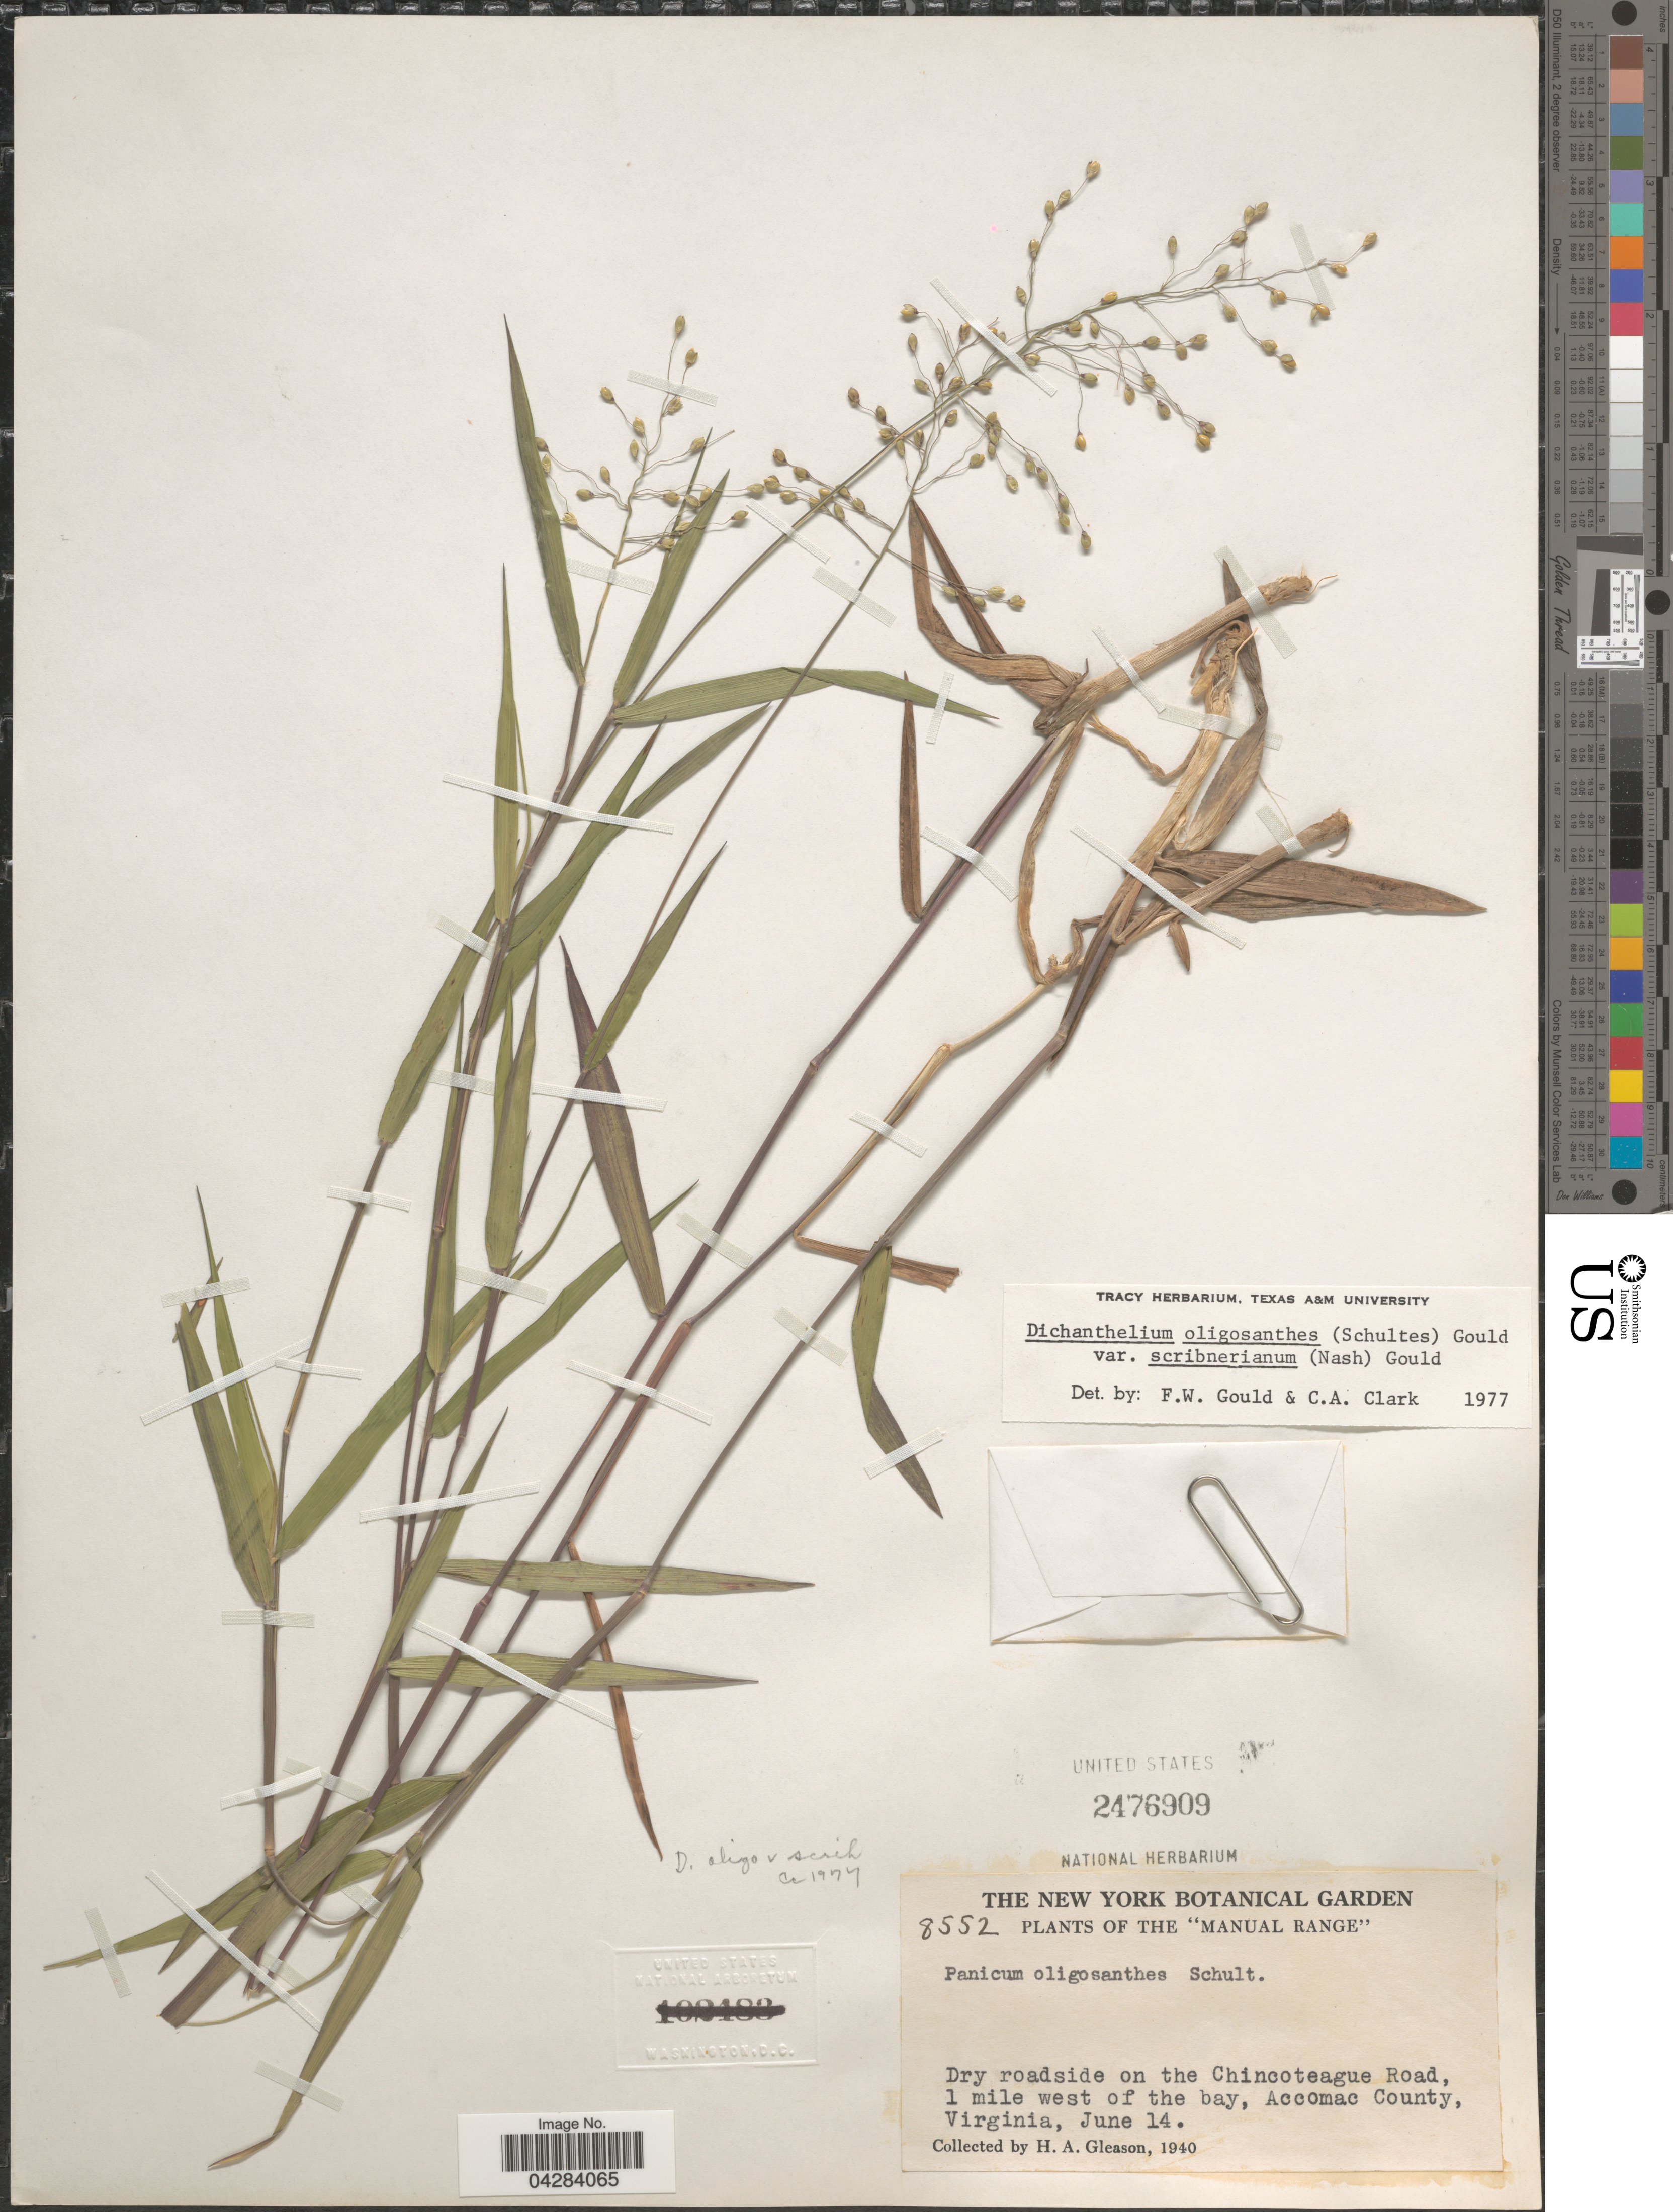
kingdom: Plantae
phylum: Tracheophyta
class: Liliopsida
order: Poales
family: Poaceae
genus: Dichanthelium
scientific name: Dichanthelium oligosanthes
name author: (Schult.) Gould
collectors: H. A. Gleason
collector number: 8552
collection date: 1940-06-14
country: United States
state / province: Virginia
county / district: Accomack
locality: The "Manual Range". Dry roadside on the Chincoteague Road, 1 mile west of the bay, Accomac County.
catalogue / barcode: US 2476909